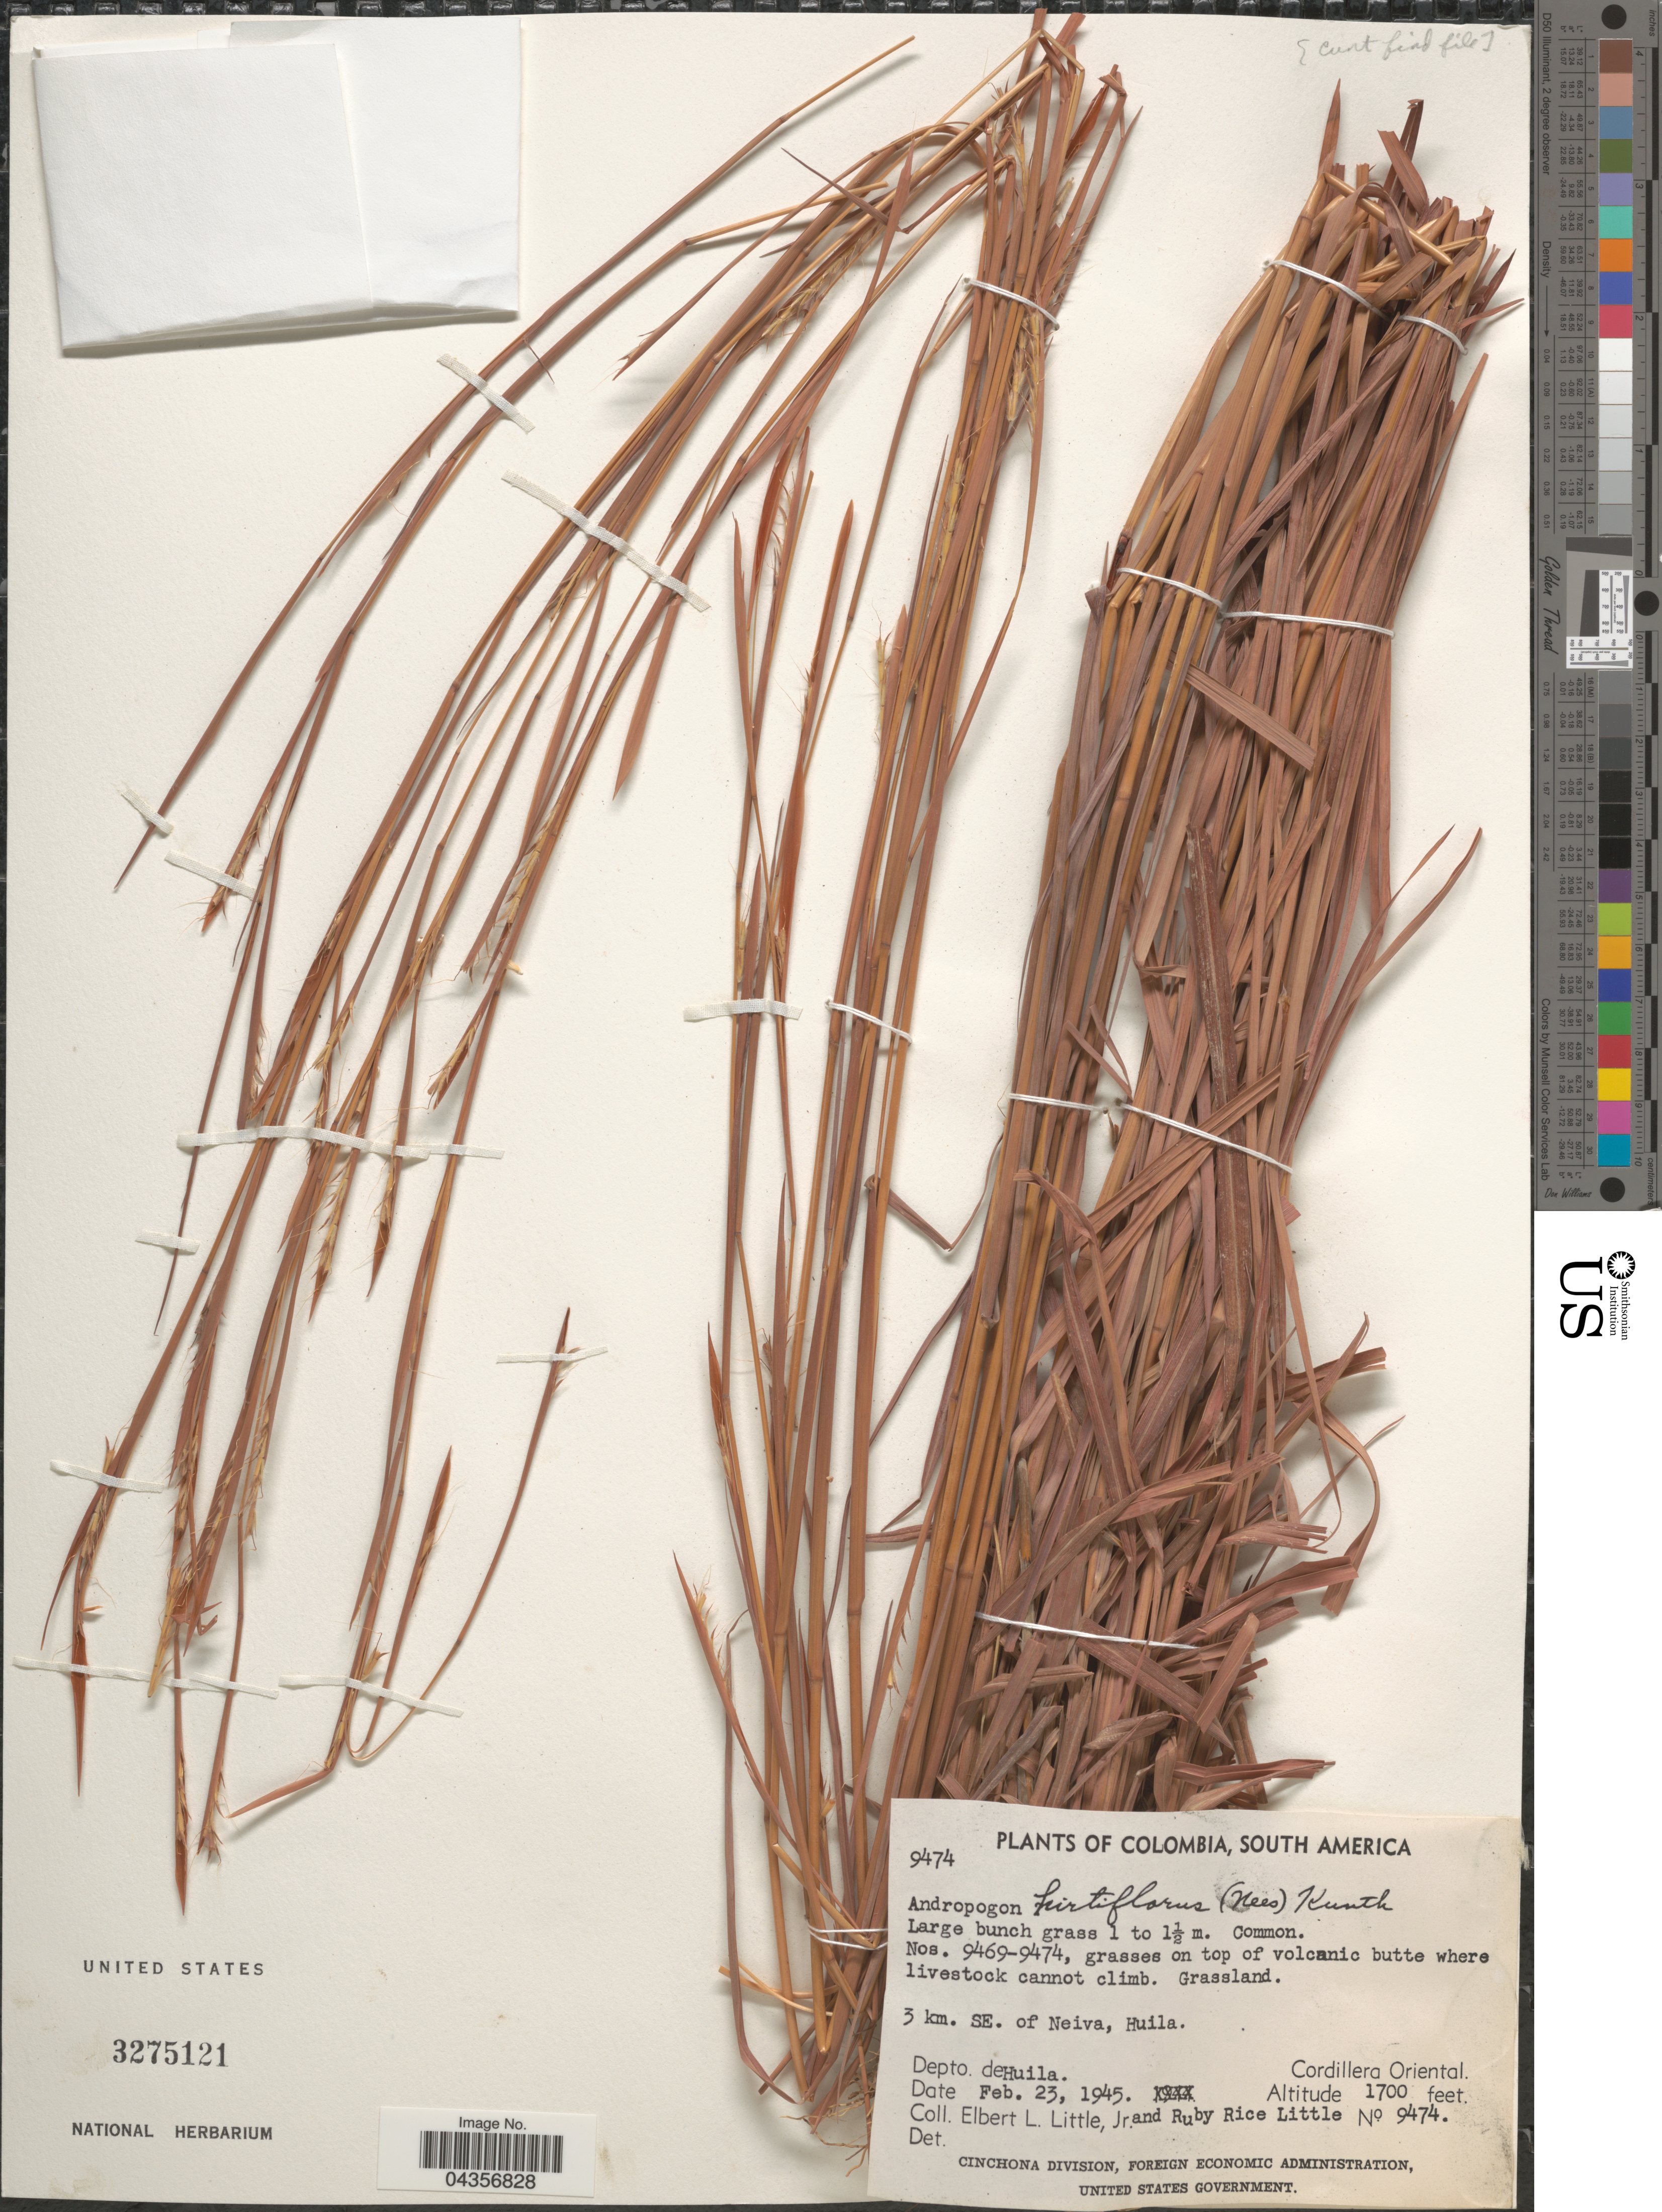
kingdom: Plantae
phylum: Tracheophyta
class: Liliopsida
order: Poales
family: Poaceae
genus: Schizachyrium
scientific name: Schizachyrium sanguineum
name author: (Retz.) Alston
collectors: E. L. Little & R. R. Little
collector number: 9474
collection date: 1945-02-23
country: Colombia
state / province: Huila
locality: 3 km. SE. of Neiva. Depto. de Huila. Cordillera Oriental.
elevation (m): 518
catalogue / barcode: US 3275121